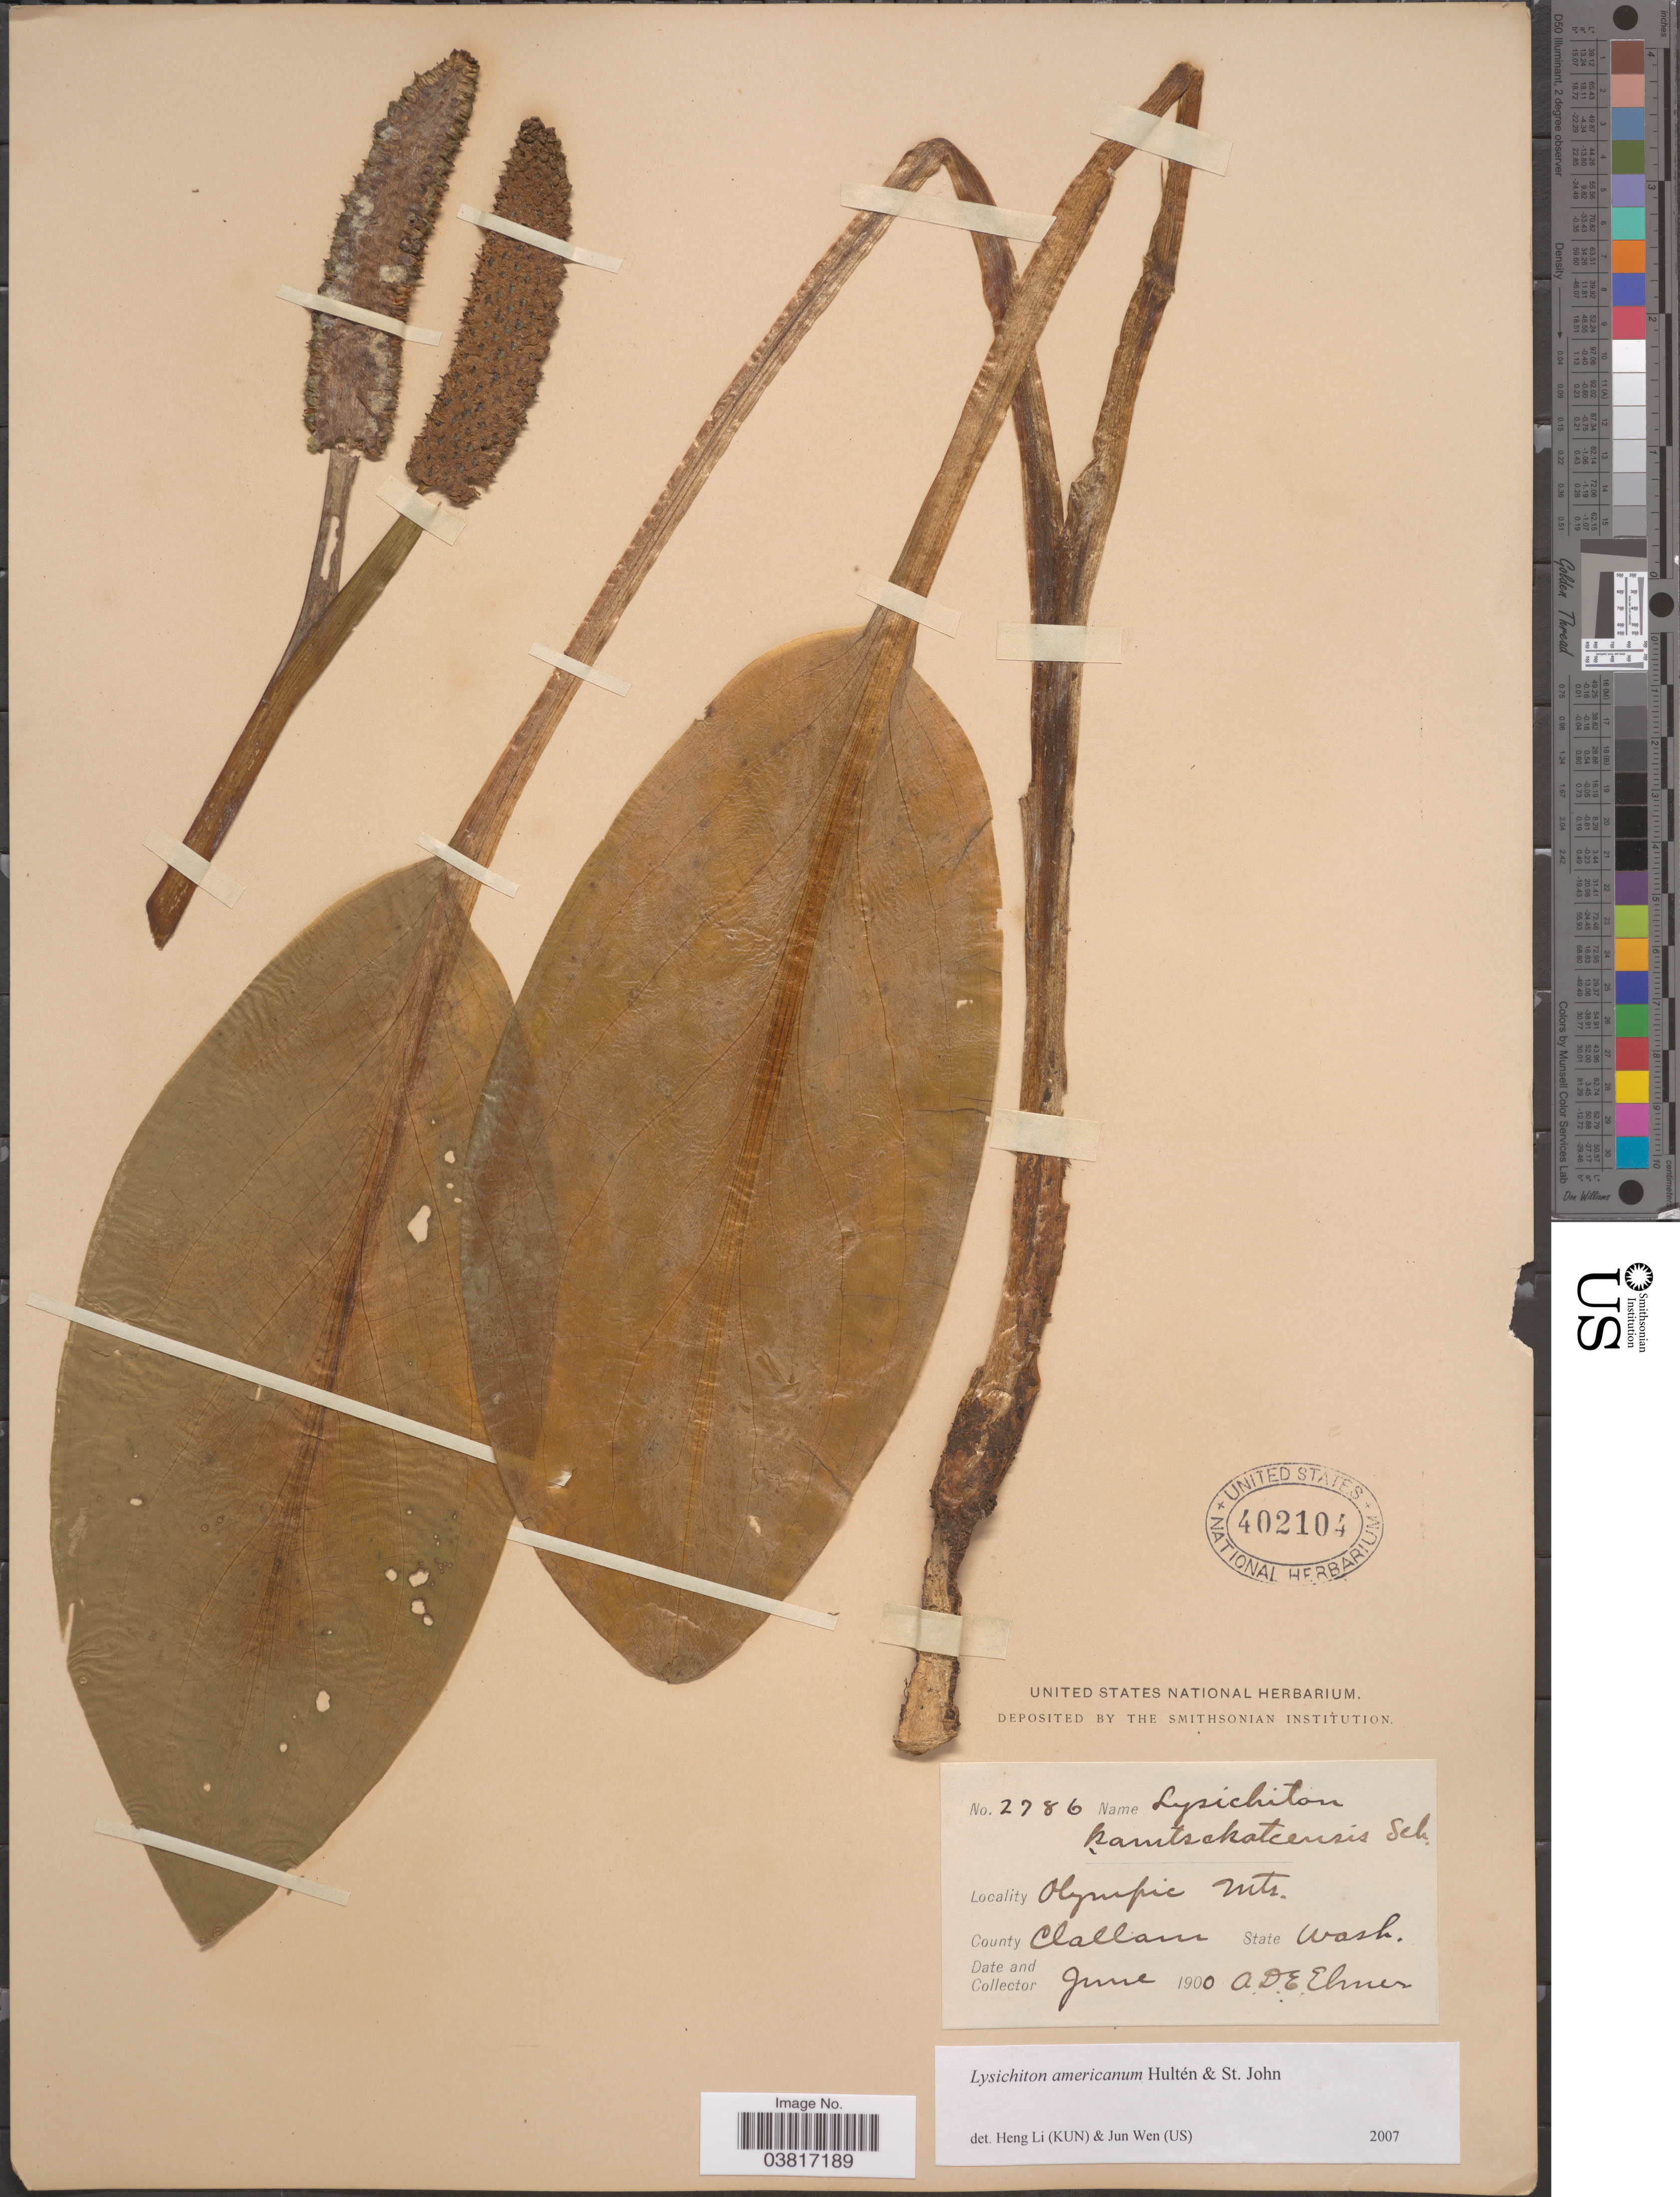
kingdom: Plantae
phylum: Tracheophyta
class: Liliopsida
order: Alismatales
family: Araceae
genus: Lysichiton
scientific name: Lysichiton americanus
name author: Hultén & H. St. John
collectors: A. D. E. Elmer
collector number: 2786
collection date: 1900-06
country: United States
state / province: Washington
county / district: Clallam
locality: Olympic Mts. County Clallam.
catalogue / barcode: US 402104